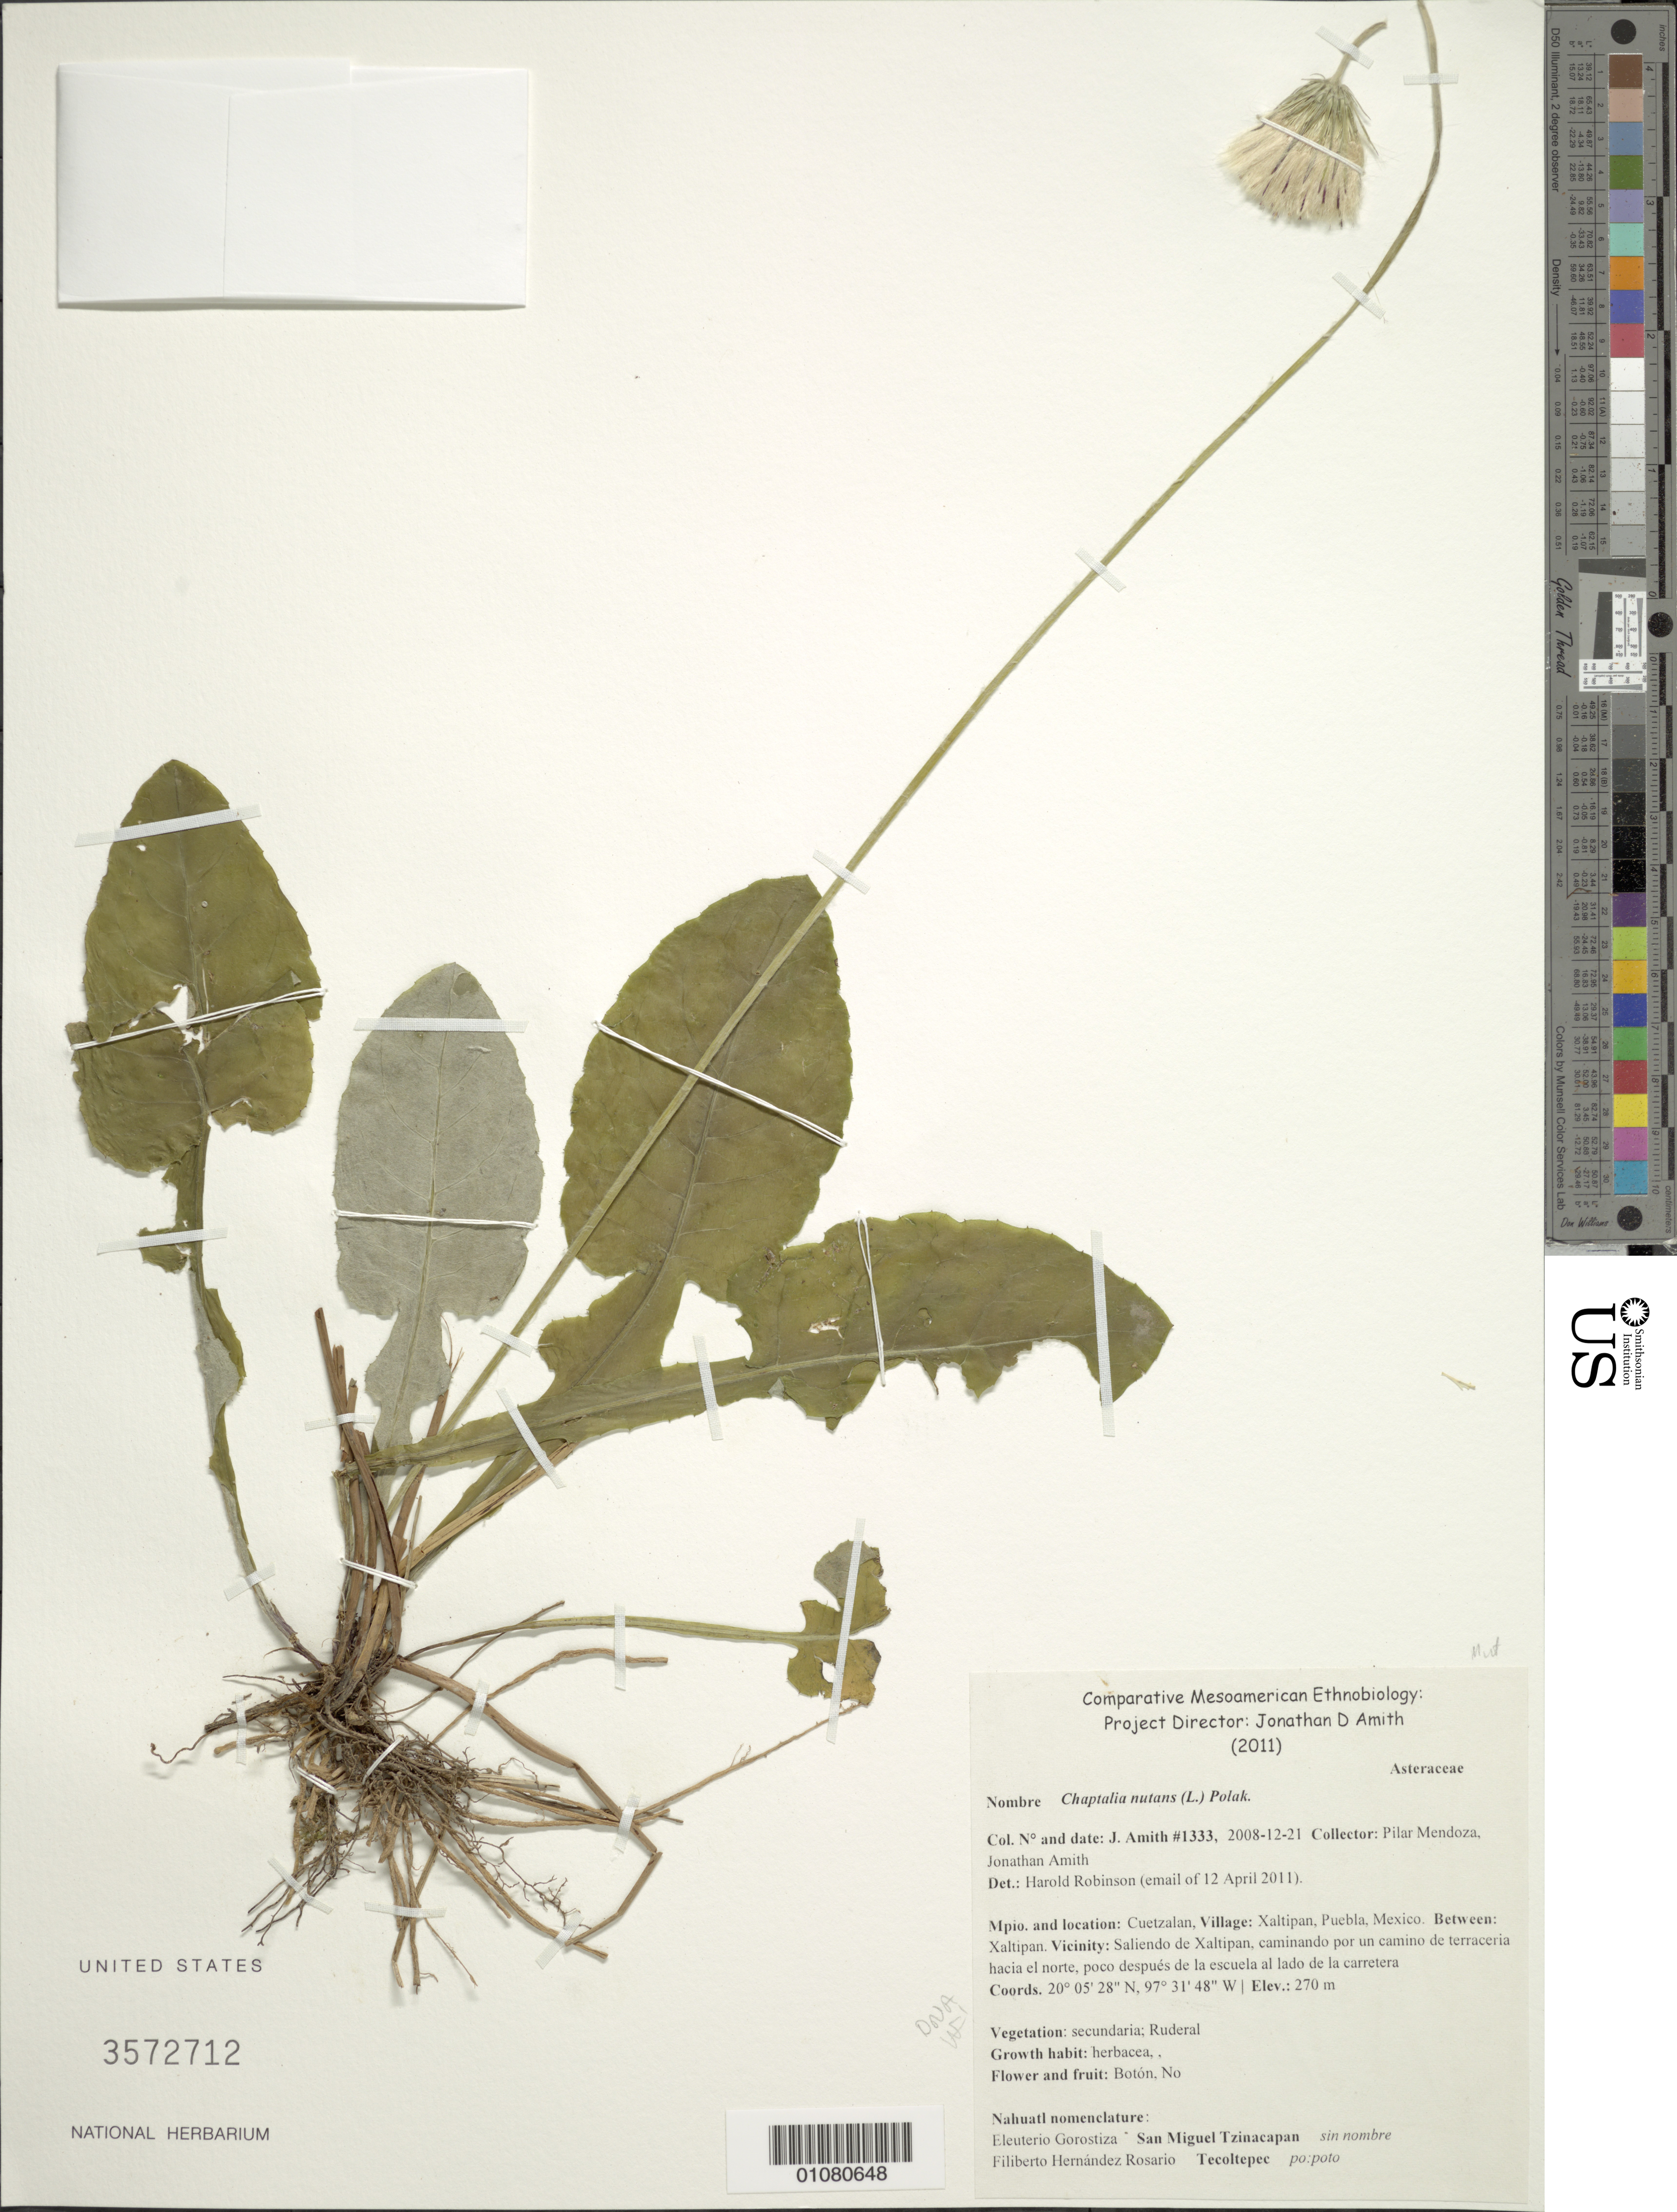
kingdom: Plantae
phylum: Tracheophyta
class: Magnoliopsida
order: Asterales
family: Asteraceae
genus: Chaptalia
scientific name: Chaptalia nutans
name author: (L.) Pol.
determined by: Robinson, Harold E., (US)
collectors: J. D. Amith & P. Mendoza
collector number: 1333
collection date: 2008-12-21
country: Mexico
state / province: Puebla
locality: Xaltipan, Cuetzalan, between Xaltipan; vic Saliendo de Xaltipan, caminando por un camino de terraceria hacia el norte, poco despues de la escuela al lado de la carretera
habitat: Vegetation secundaria; Ruderal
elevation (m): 270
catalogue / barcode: US 3572712